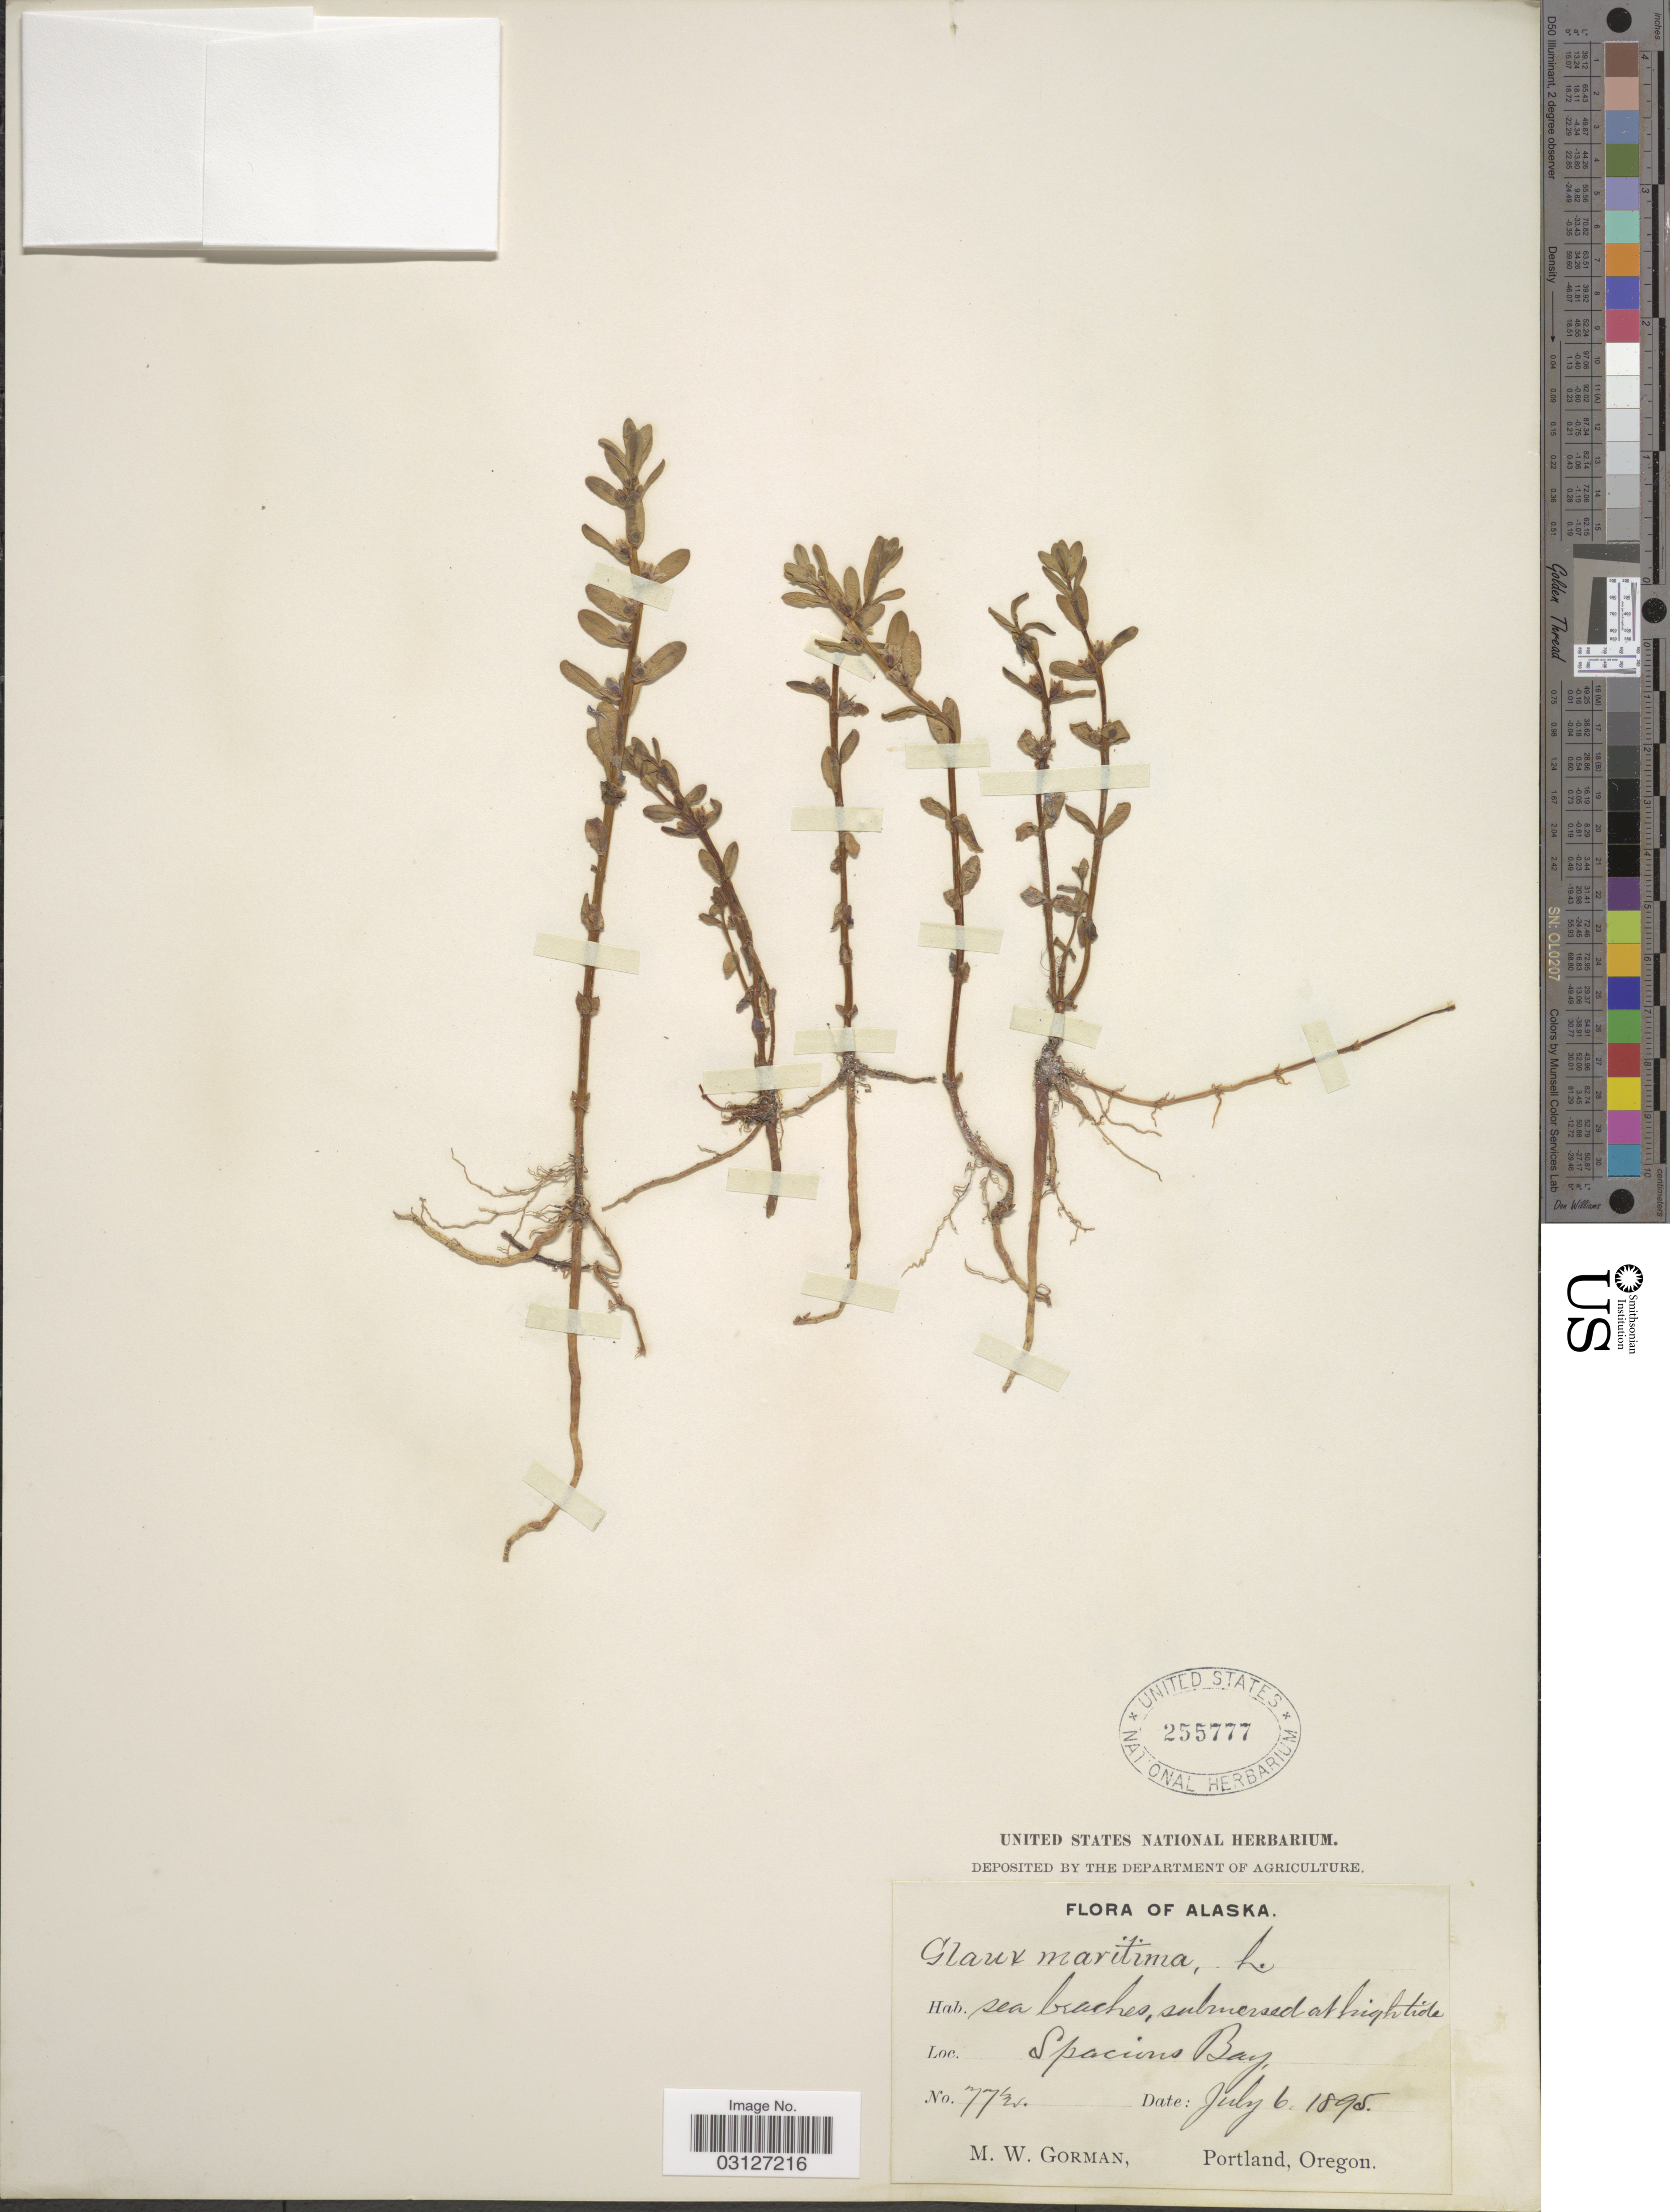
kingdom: Plantae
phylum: Tracheophyta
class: Magnoliopsida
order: Ericales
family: Primulaceae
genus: Glaux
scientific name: Glaux maritima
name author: L.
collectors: M. W. Gorman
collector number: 772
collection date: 1895-07-06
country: United States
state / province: Alaska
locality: Spacions Bay.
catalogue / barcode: US 255777